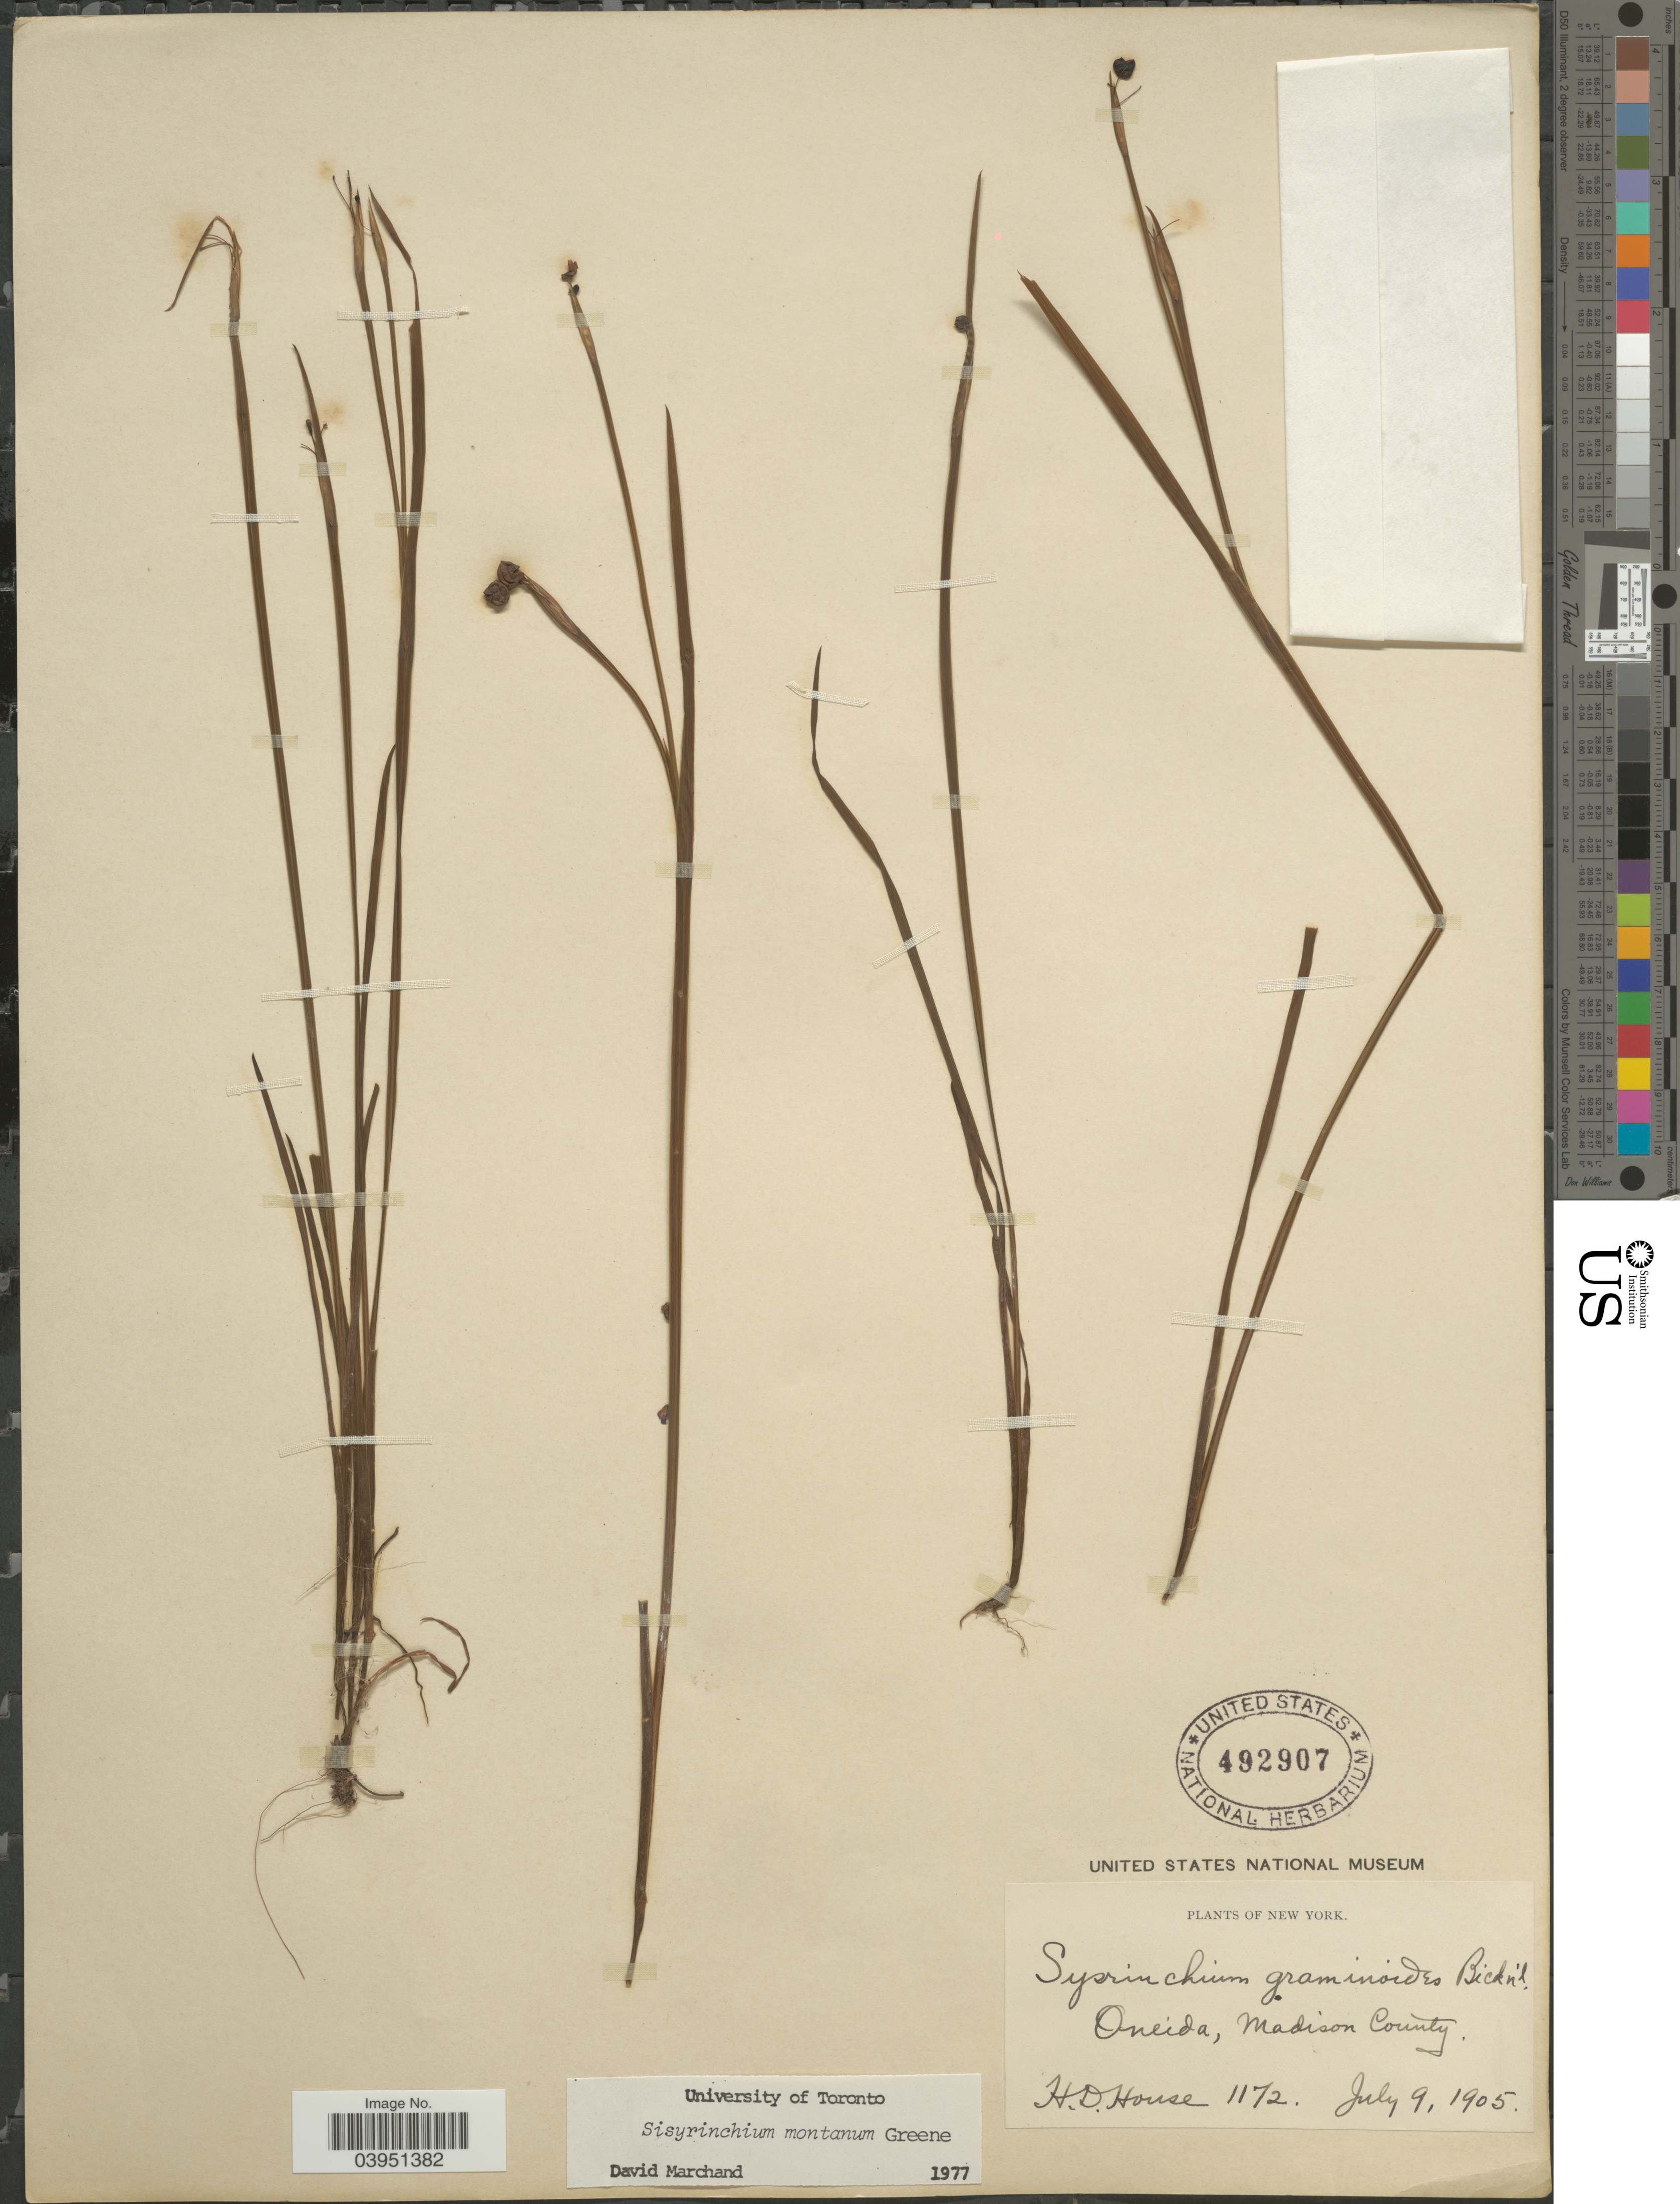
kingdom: Plantae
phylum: Tracheophyta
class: Liliopsida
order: Asparagales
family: Iridaceae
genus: Sisyrinchium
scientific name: Sisyrinchium montanum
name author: Greene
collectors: H. D. House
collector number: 1172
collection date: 1905-07-09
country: United States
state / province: New York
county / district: Oneida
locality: Oneida, Madison County.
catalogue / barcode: US 492907